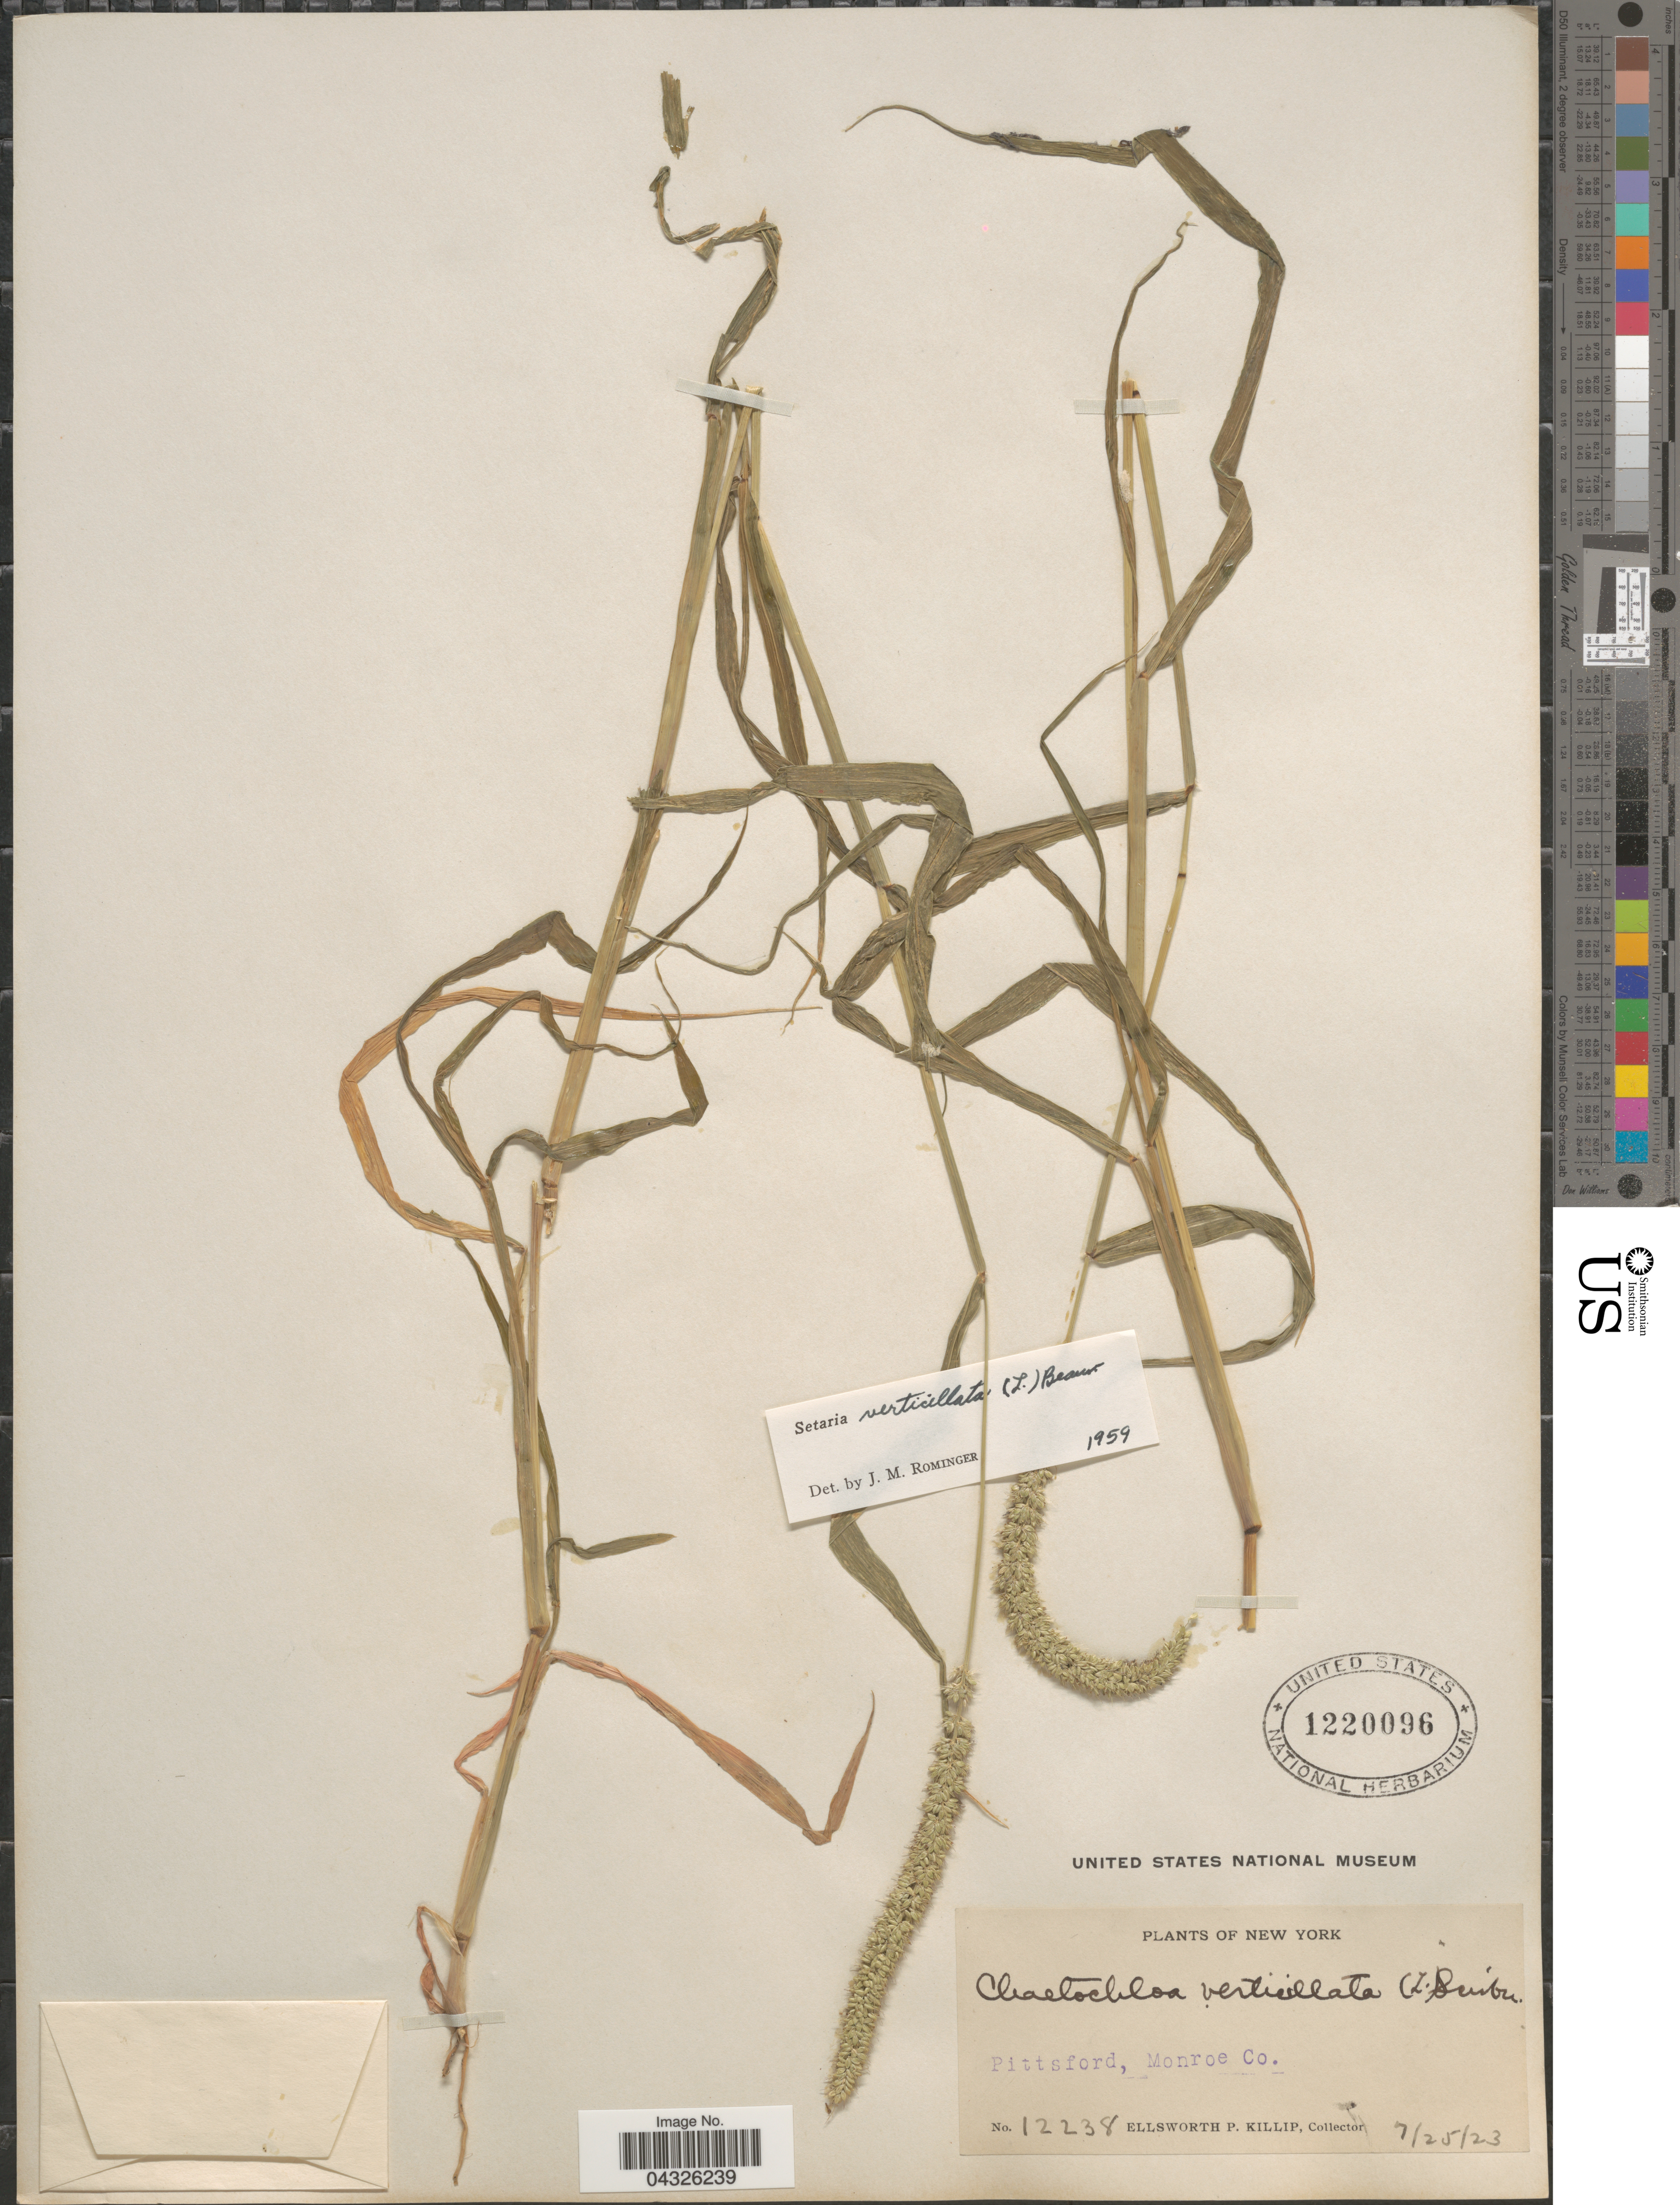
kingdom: Plantae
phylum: Tracheophyta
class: Liliopsida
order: Poales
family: Poaceae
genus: Setaria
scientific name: Setaria verticillata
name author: (L.) P. Beauv.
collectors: E. P. Killip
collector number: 12238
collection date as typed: Transcribed d/m/y: 25/7/23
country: United States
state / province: New York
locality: Pittsford, Monroe Co.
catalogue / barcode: US 1220096